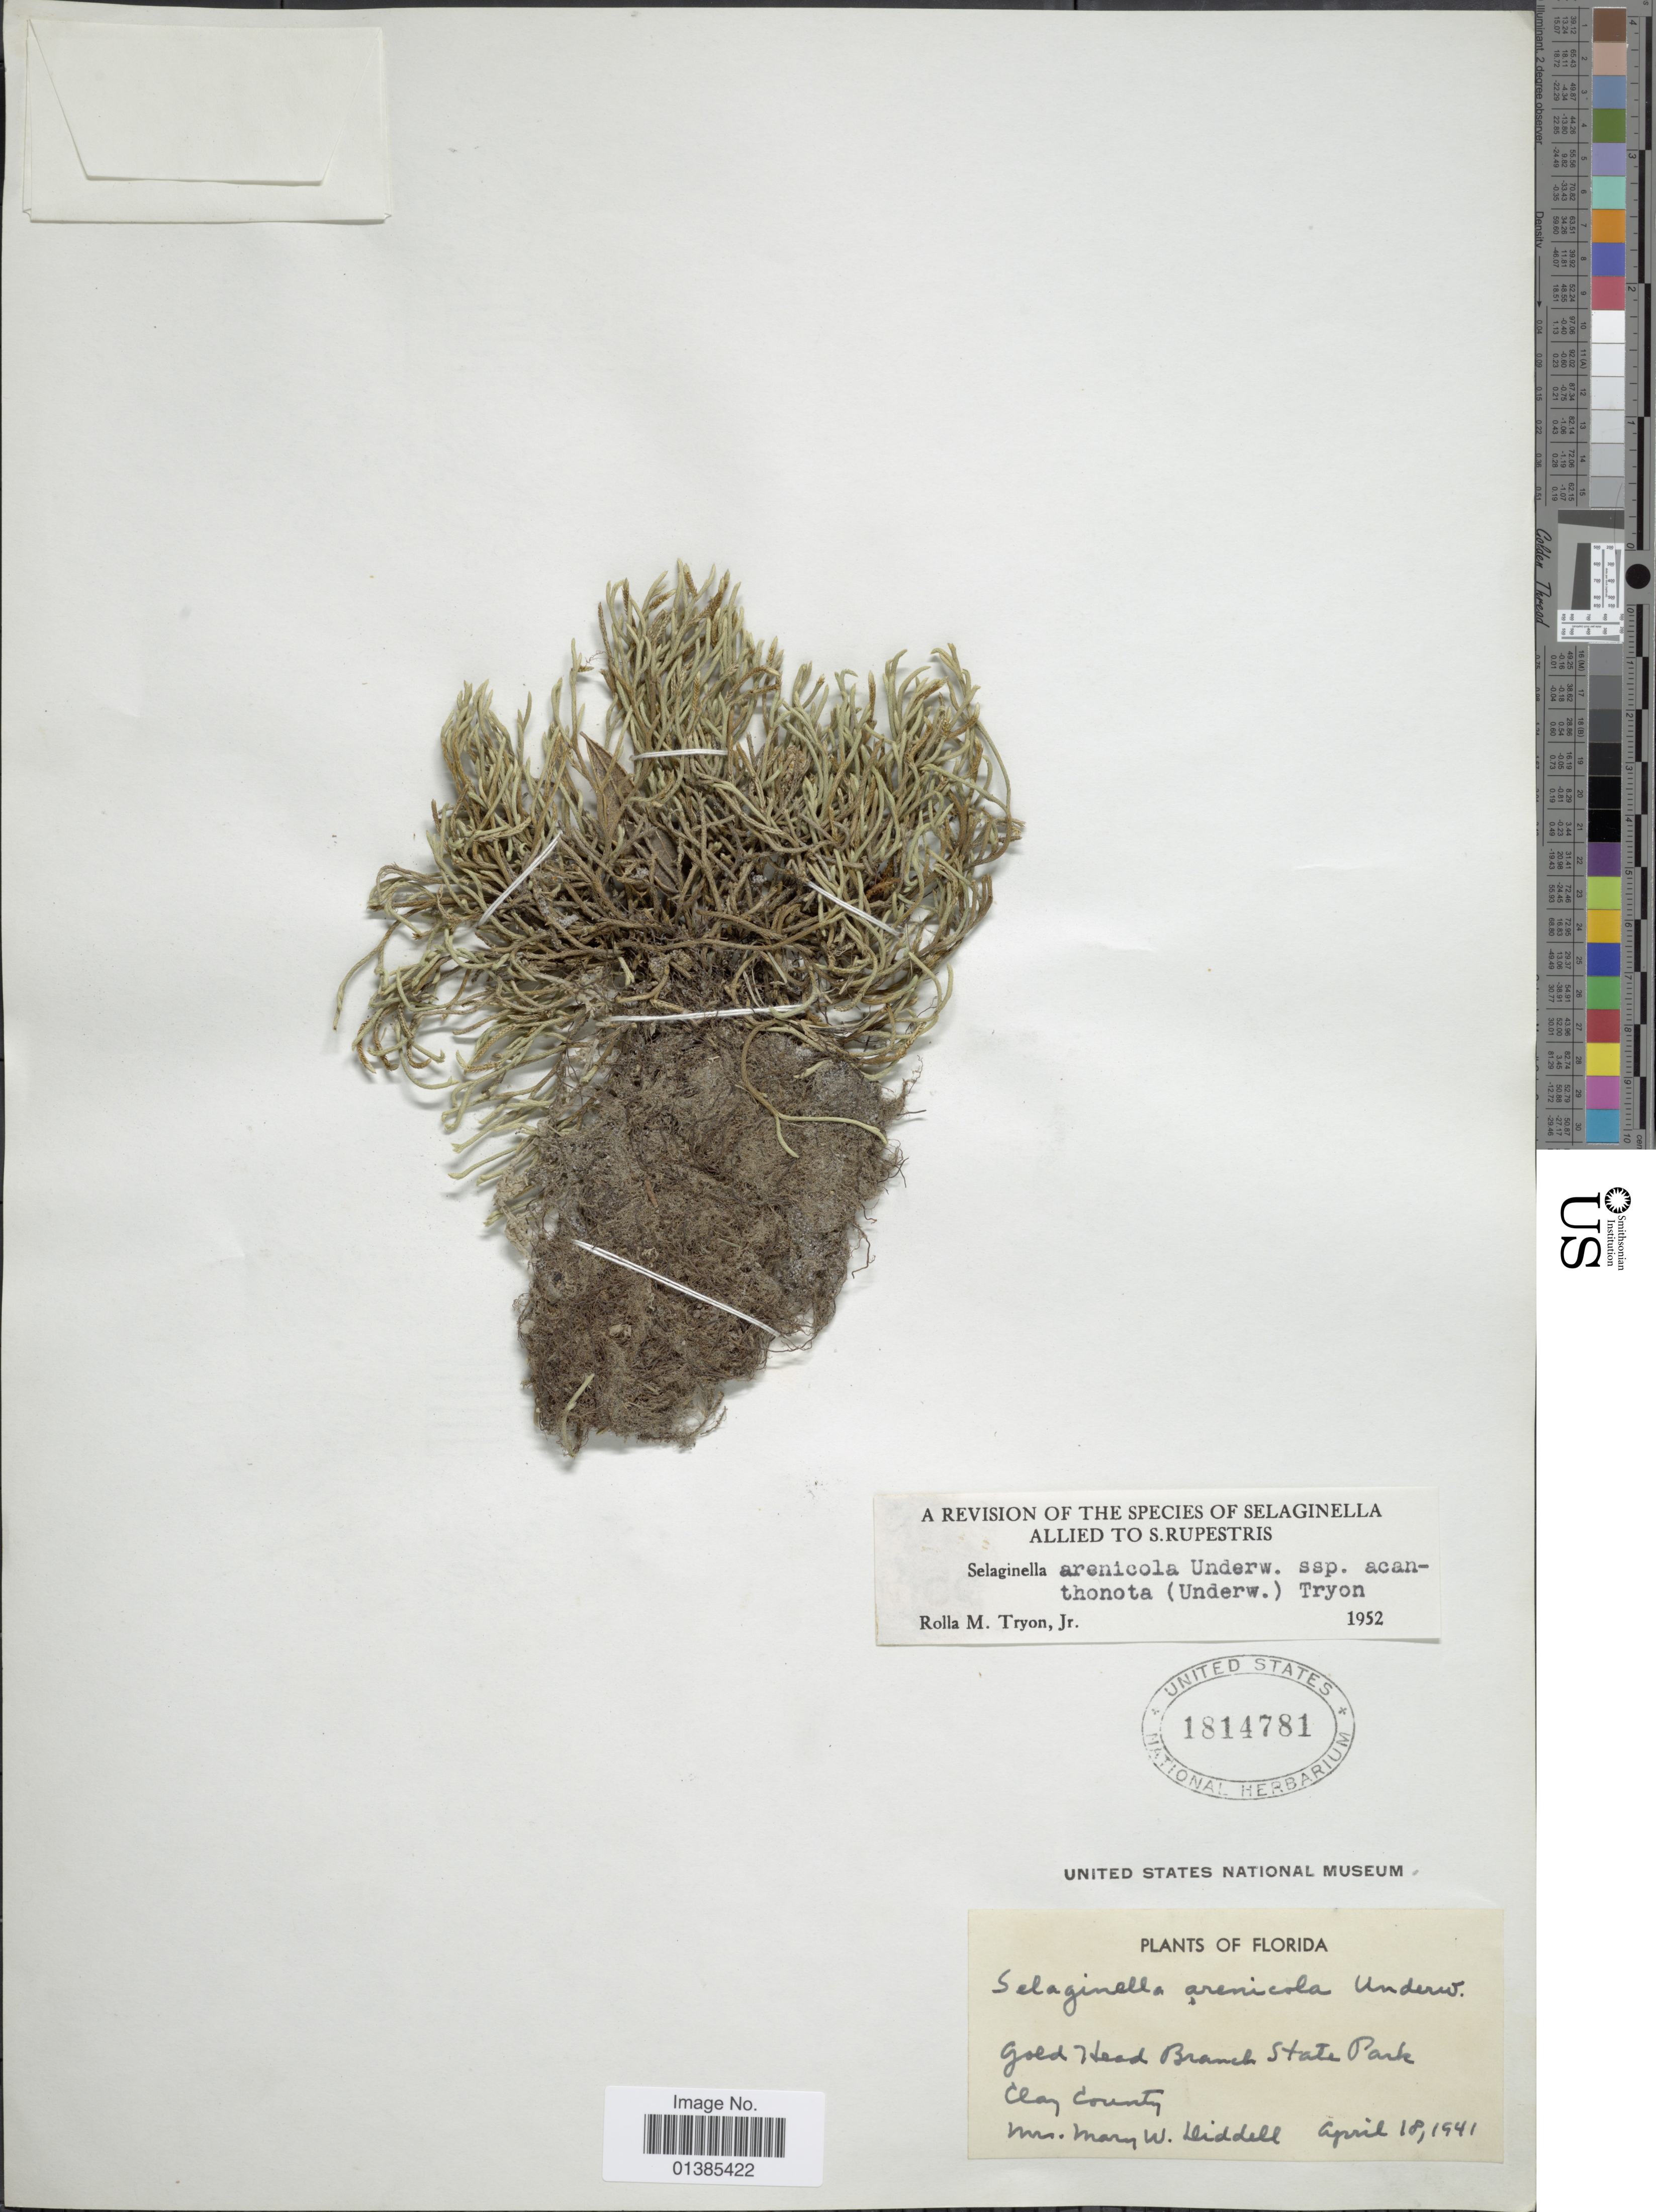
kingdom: Plantae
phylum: Tracheophyta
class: Lycopodiopsida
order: Selaginellales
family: Selaginellaceae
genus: Selaginella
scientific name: Selaginella arenicola subsp. acanthonota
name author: (Underw.) R.M. Tryon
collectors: M. Diddell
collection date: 1941-04-18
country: United States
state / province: Florida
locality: Gold Head Branch State Park. Clay County.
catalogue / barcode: US 1814781